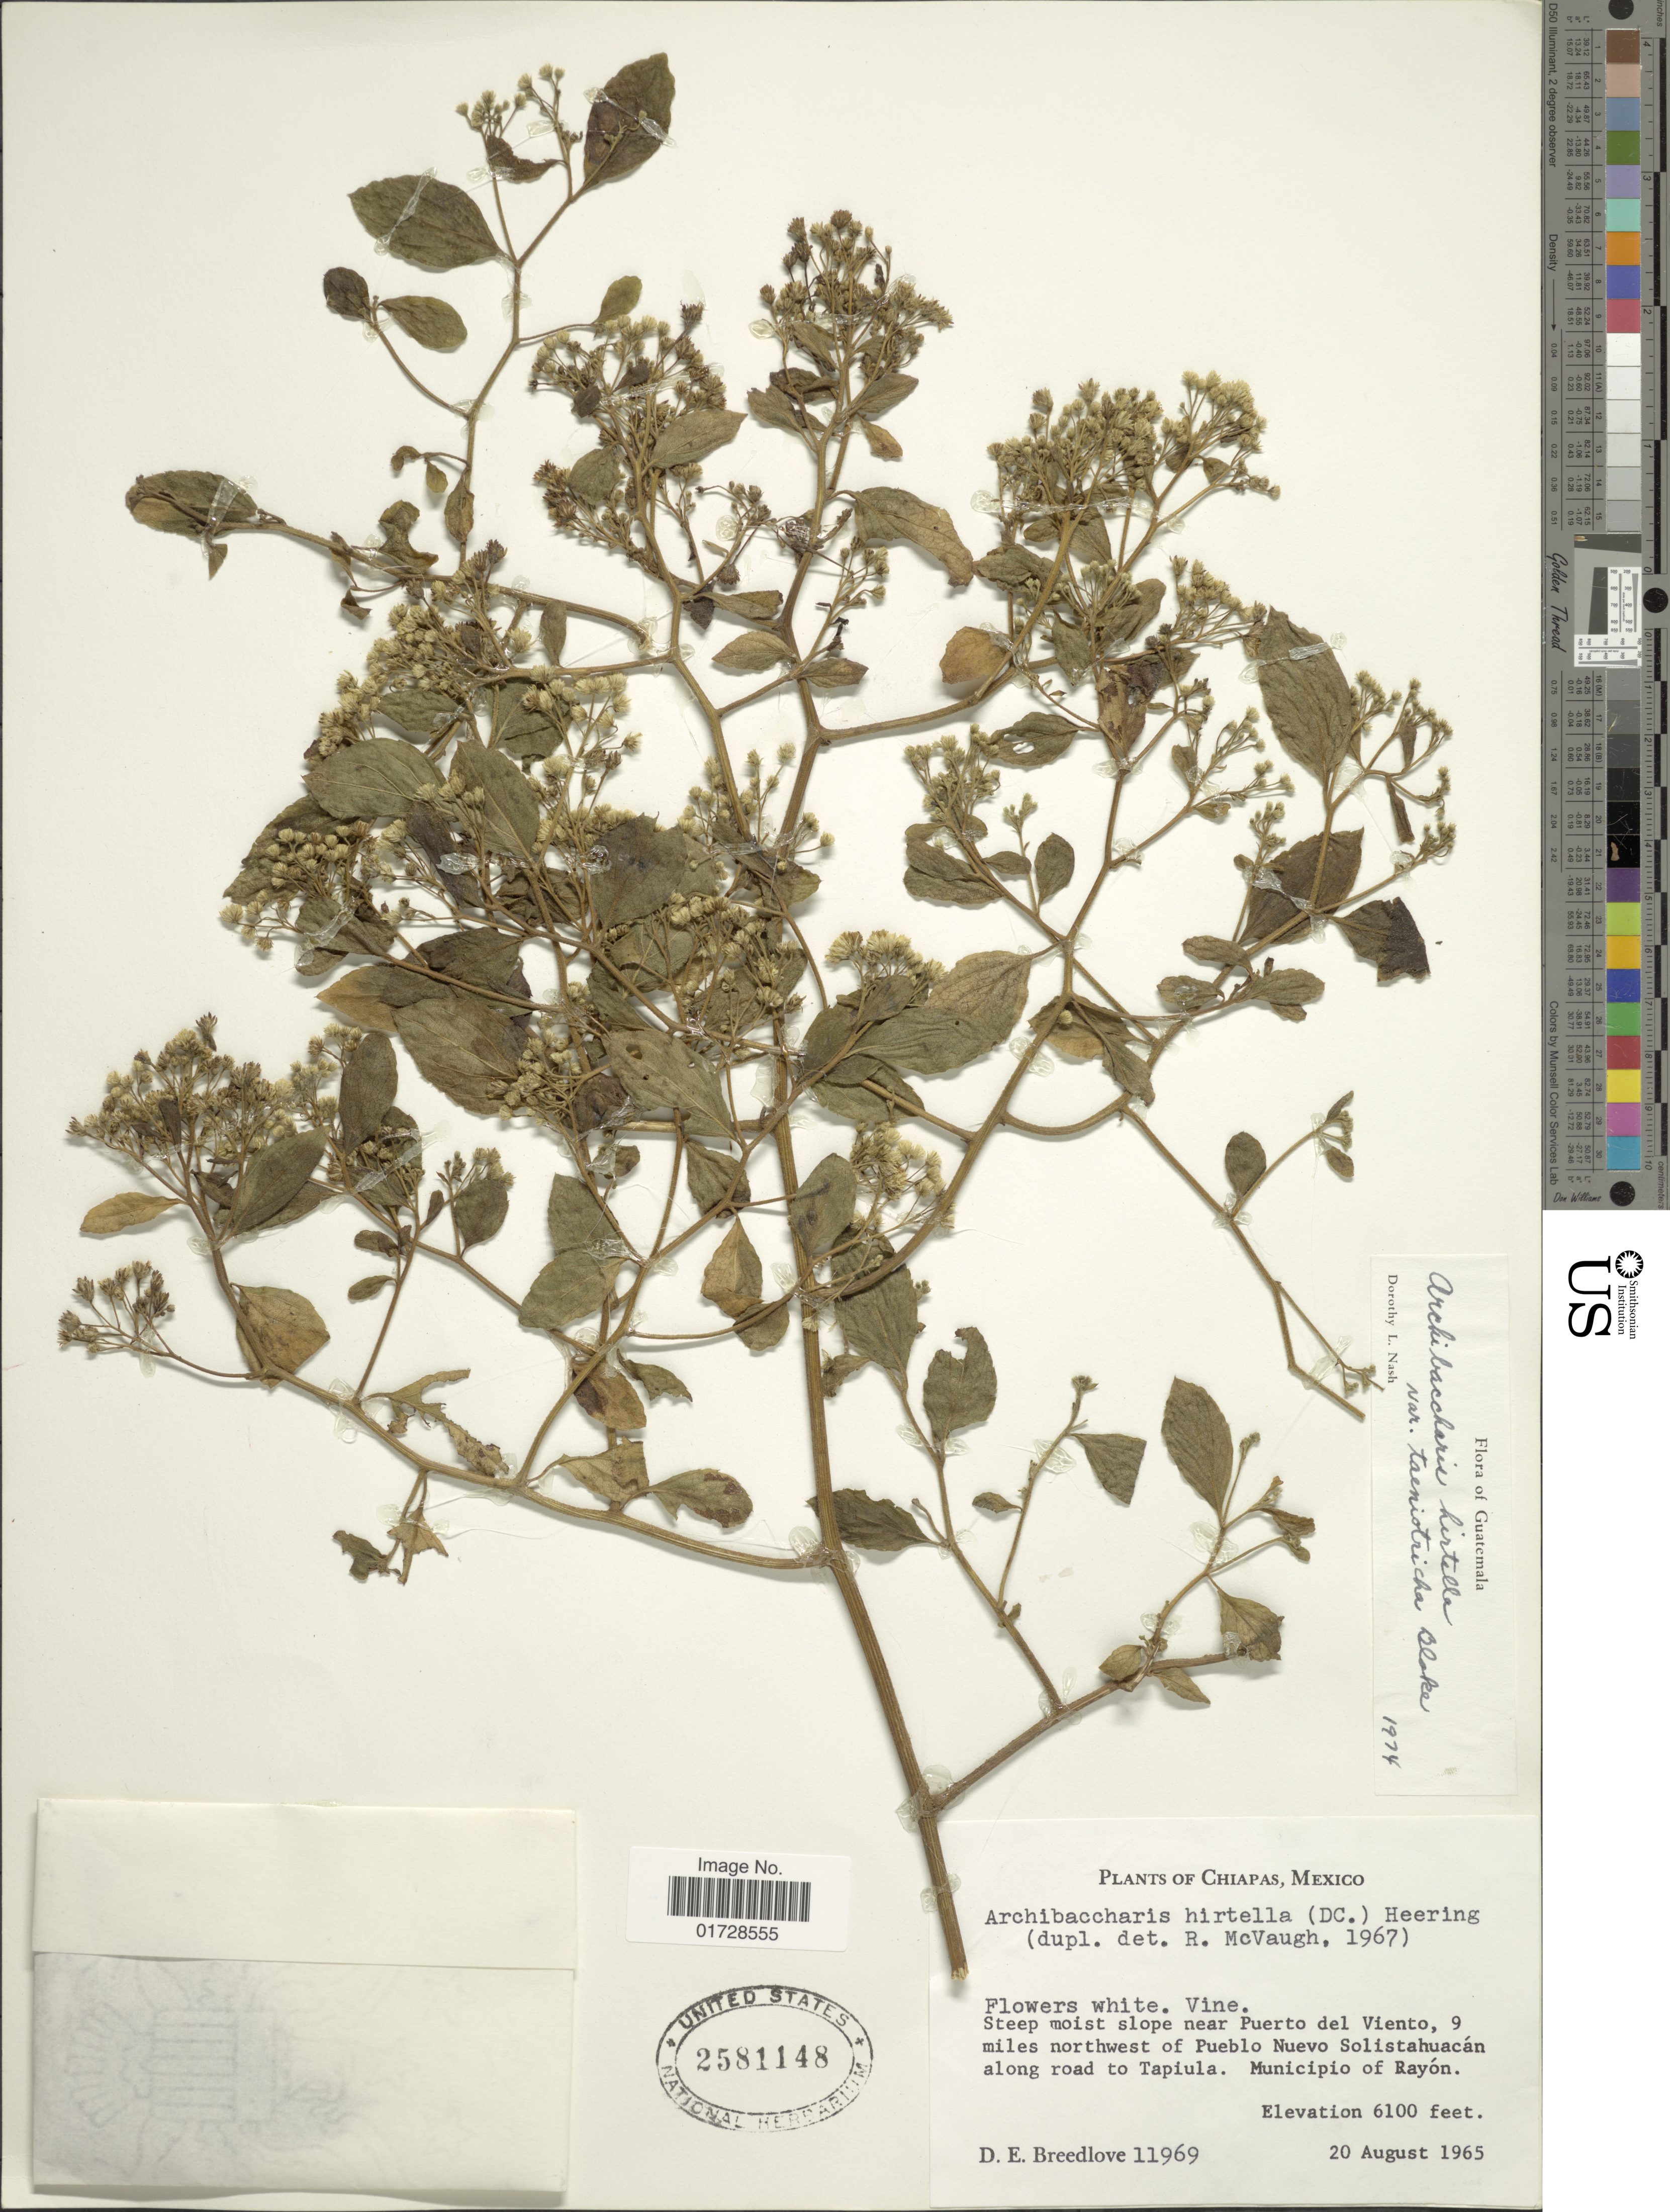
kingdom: Plantae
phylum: Tracheophyta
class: Magnoliopsida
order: Asterales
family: Asteraceae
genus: Archibaccharis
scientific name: Archibaccharis hirtella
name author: (DC.) Heering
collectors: D. E. Breedlove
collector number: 11969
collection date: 1965-08-20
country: Mexico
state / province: Chiapas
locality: Near Puerto del Viento, 9 miles northwest of Pueblo Nuevo Solistahuacan along road to Tapiula, Municipio of Rayon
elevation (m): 1859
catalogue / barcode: US 2581148